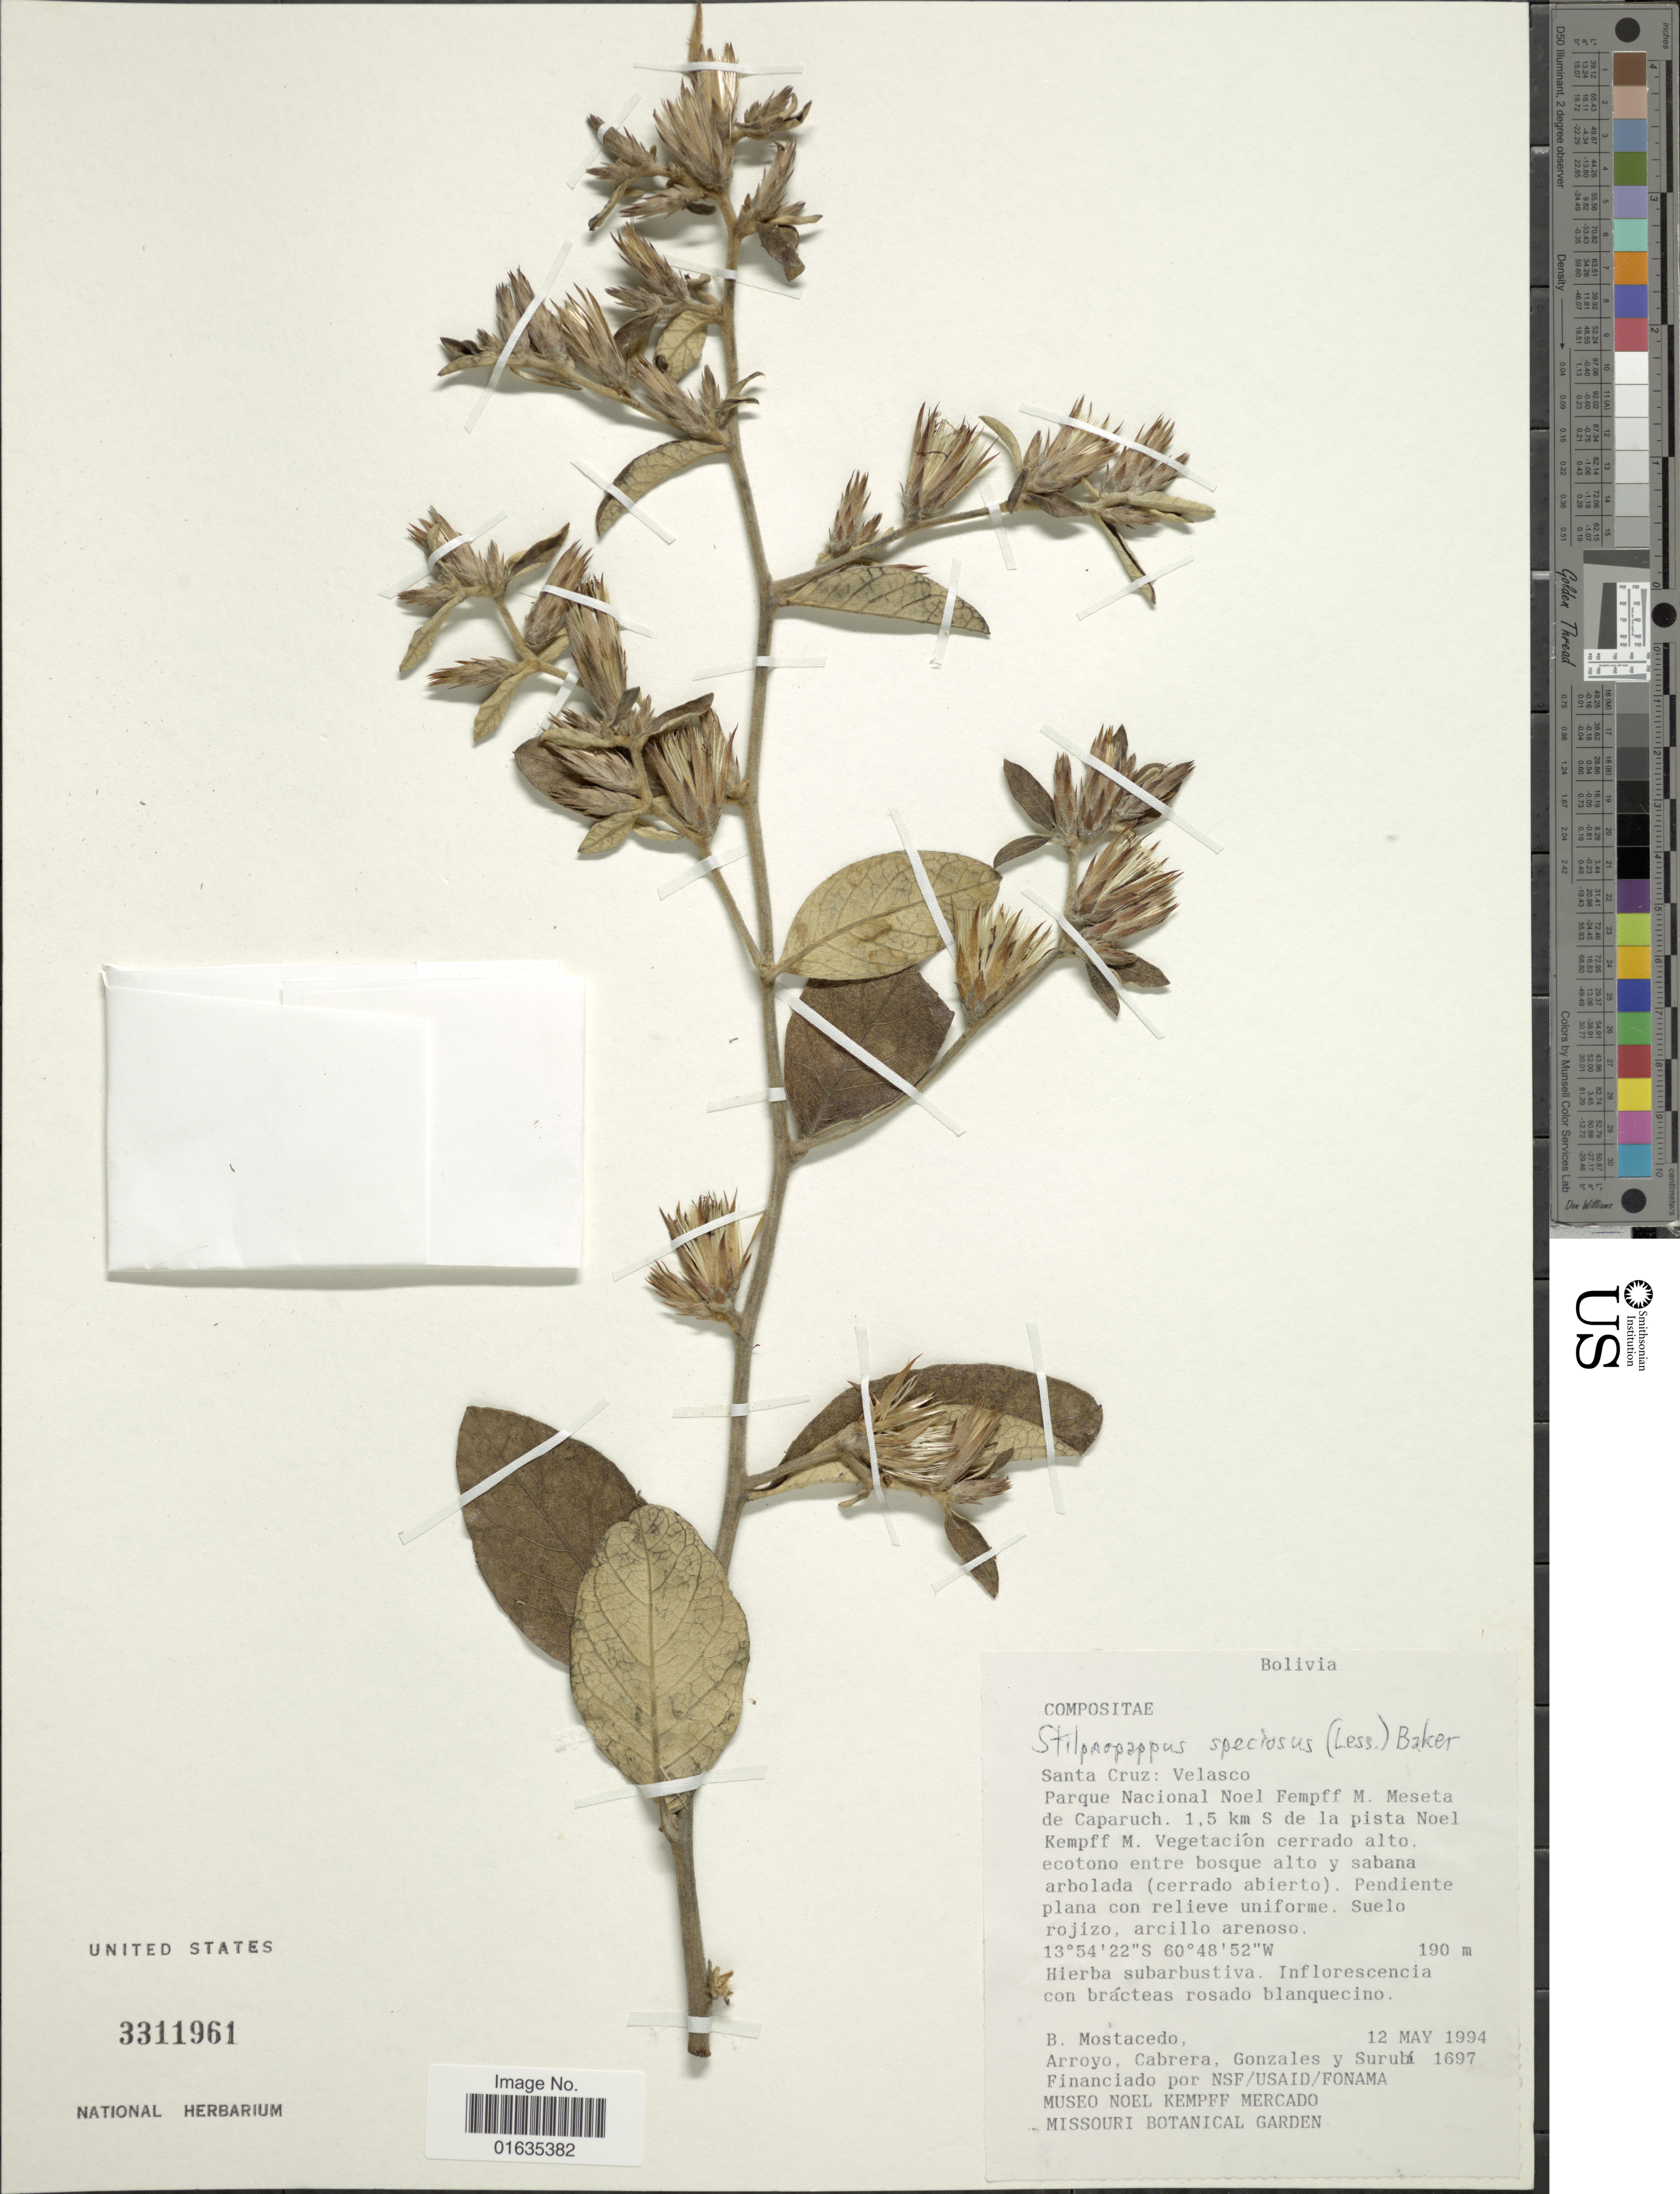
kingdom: Plantae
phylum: Tracheophyta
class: Magnoliopsida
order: Asterales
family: Asteraceae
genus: Stilpnopappus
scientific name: Stilpnopappus speciosus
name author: (Less.) Baker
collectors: B. Mostacedo, Arroyo, --, Cabrera, --, Gonzales, -- & Surubi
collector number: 1697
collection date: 1994-05-12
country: Bolivia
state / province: Santa Cruz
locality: Velasco, Parque NAcional Noel Kempff M., Meseta de Caparuch, 1.5 km S de la pista Noel Kempff M.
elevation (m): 190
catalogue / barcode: US 3311961